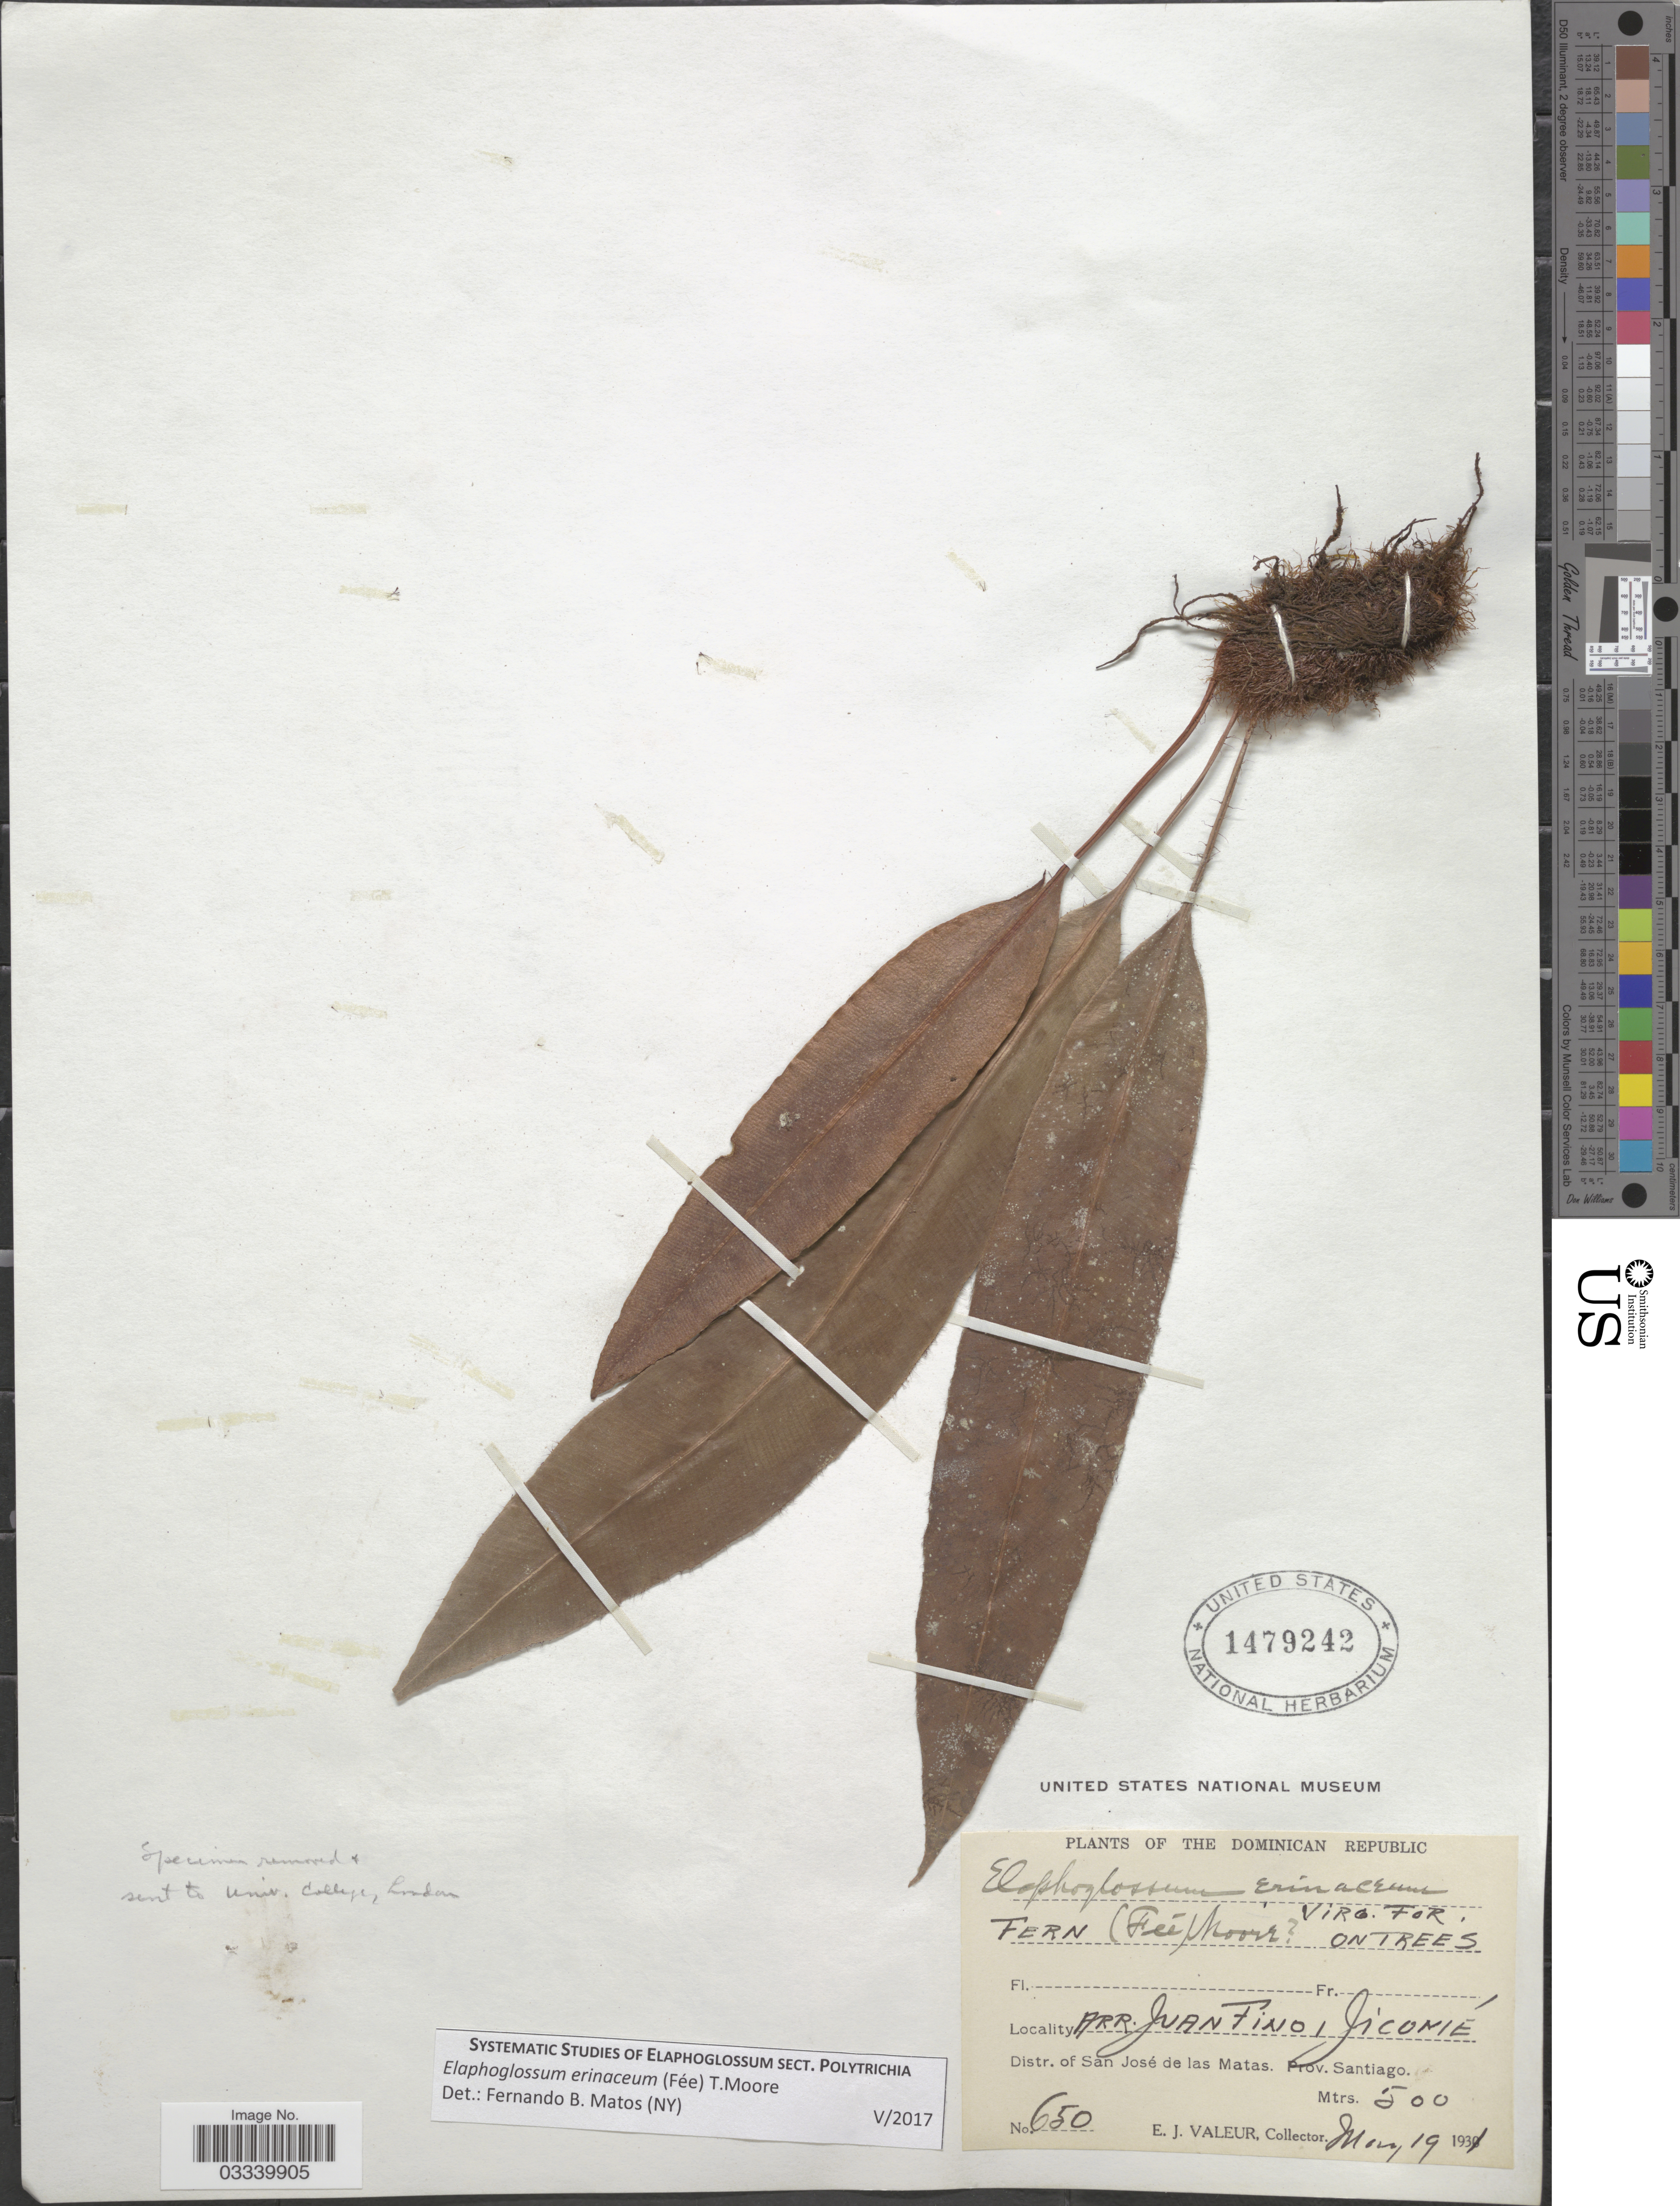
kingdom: Plantae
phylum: Tracheophyta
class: Polypodiopsida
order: Polypodiales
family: Dryopteridaceae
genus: Elaphoglossum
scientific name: Elaphoglossum erinaceum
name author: (Fée) T. Moore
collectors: E. Valeur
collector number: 650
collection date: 1931-05-19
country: Dominican Republic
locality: Arr. Juanfino, Jicome Distr of San José de las Matas. Prov. Santiago.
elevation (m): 500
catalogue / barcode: US 1479242